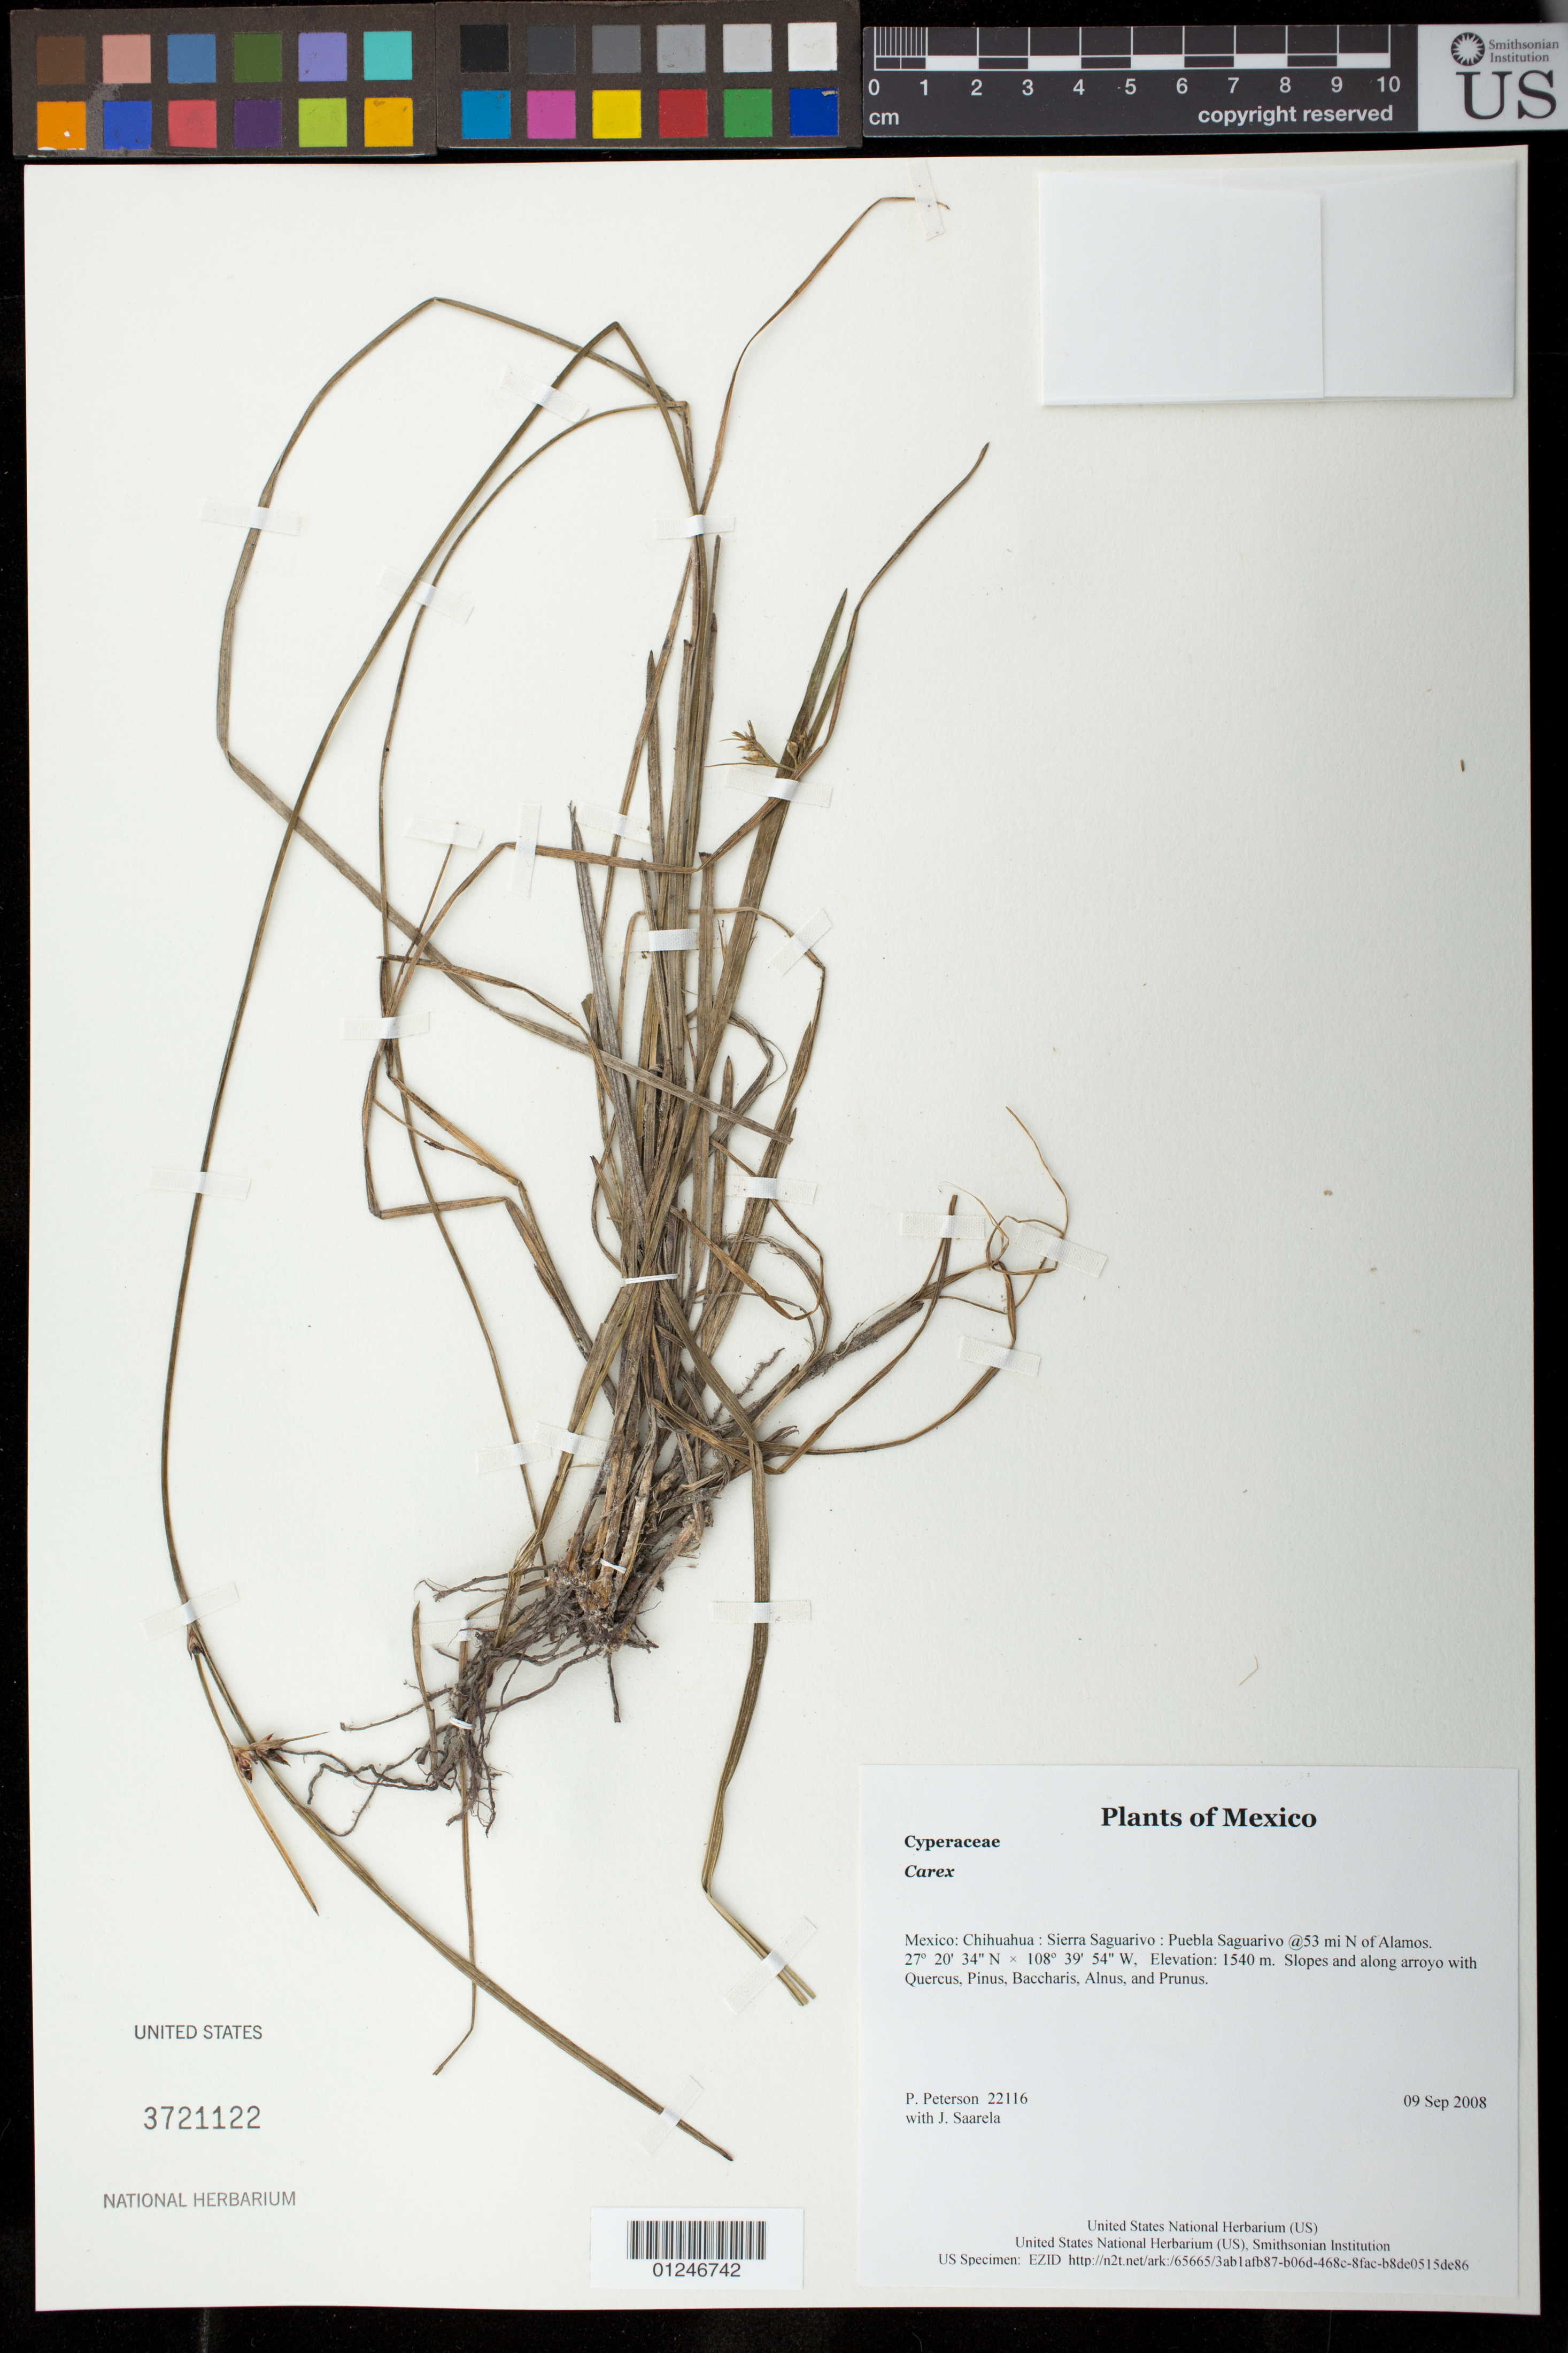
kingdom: Plantae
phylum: Tracheophyta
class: Liliopsida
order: Poales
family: Cyperaceae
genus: Scleria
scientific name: Scleria ciliata var. ciliata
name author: Michx.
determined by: Strong, Mark T., (BOT), Smithsonian Institution - National Museum of Natural History (UNITED STATES)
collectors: P. M. Peterson & J. Saarela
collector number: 22116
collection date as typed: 09 Sep 2008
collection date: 2008-09-09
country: Mexico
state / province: Chihuahua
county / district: Sierra Saguarivo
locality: Puebla Saguarivo @53 mi N of Alamos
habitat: Slopes and along arroyo with Quercus, Pinus, Baccharis, Alnus, and Prunus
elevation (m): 1540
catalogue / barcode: US 3721122